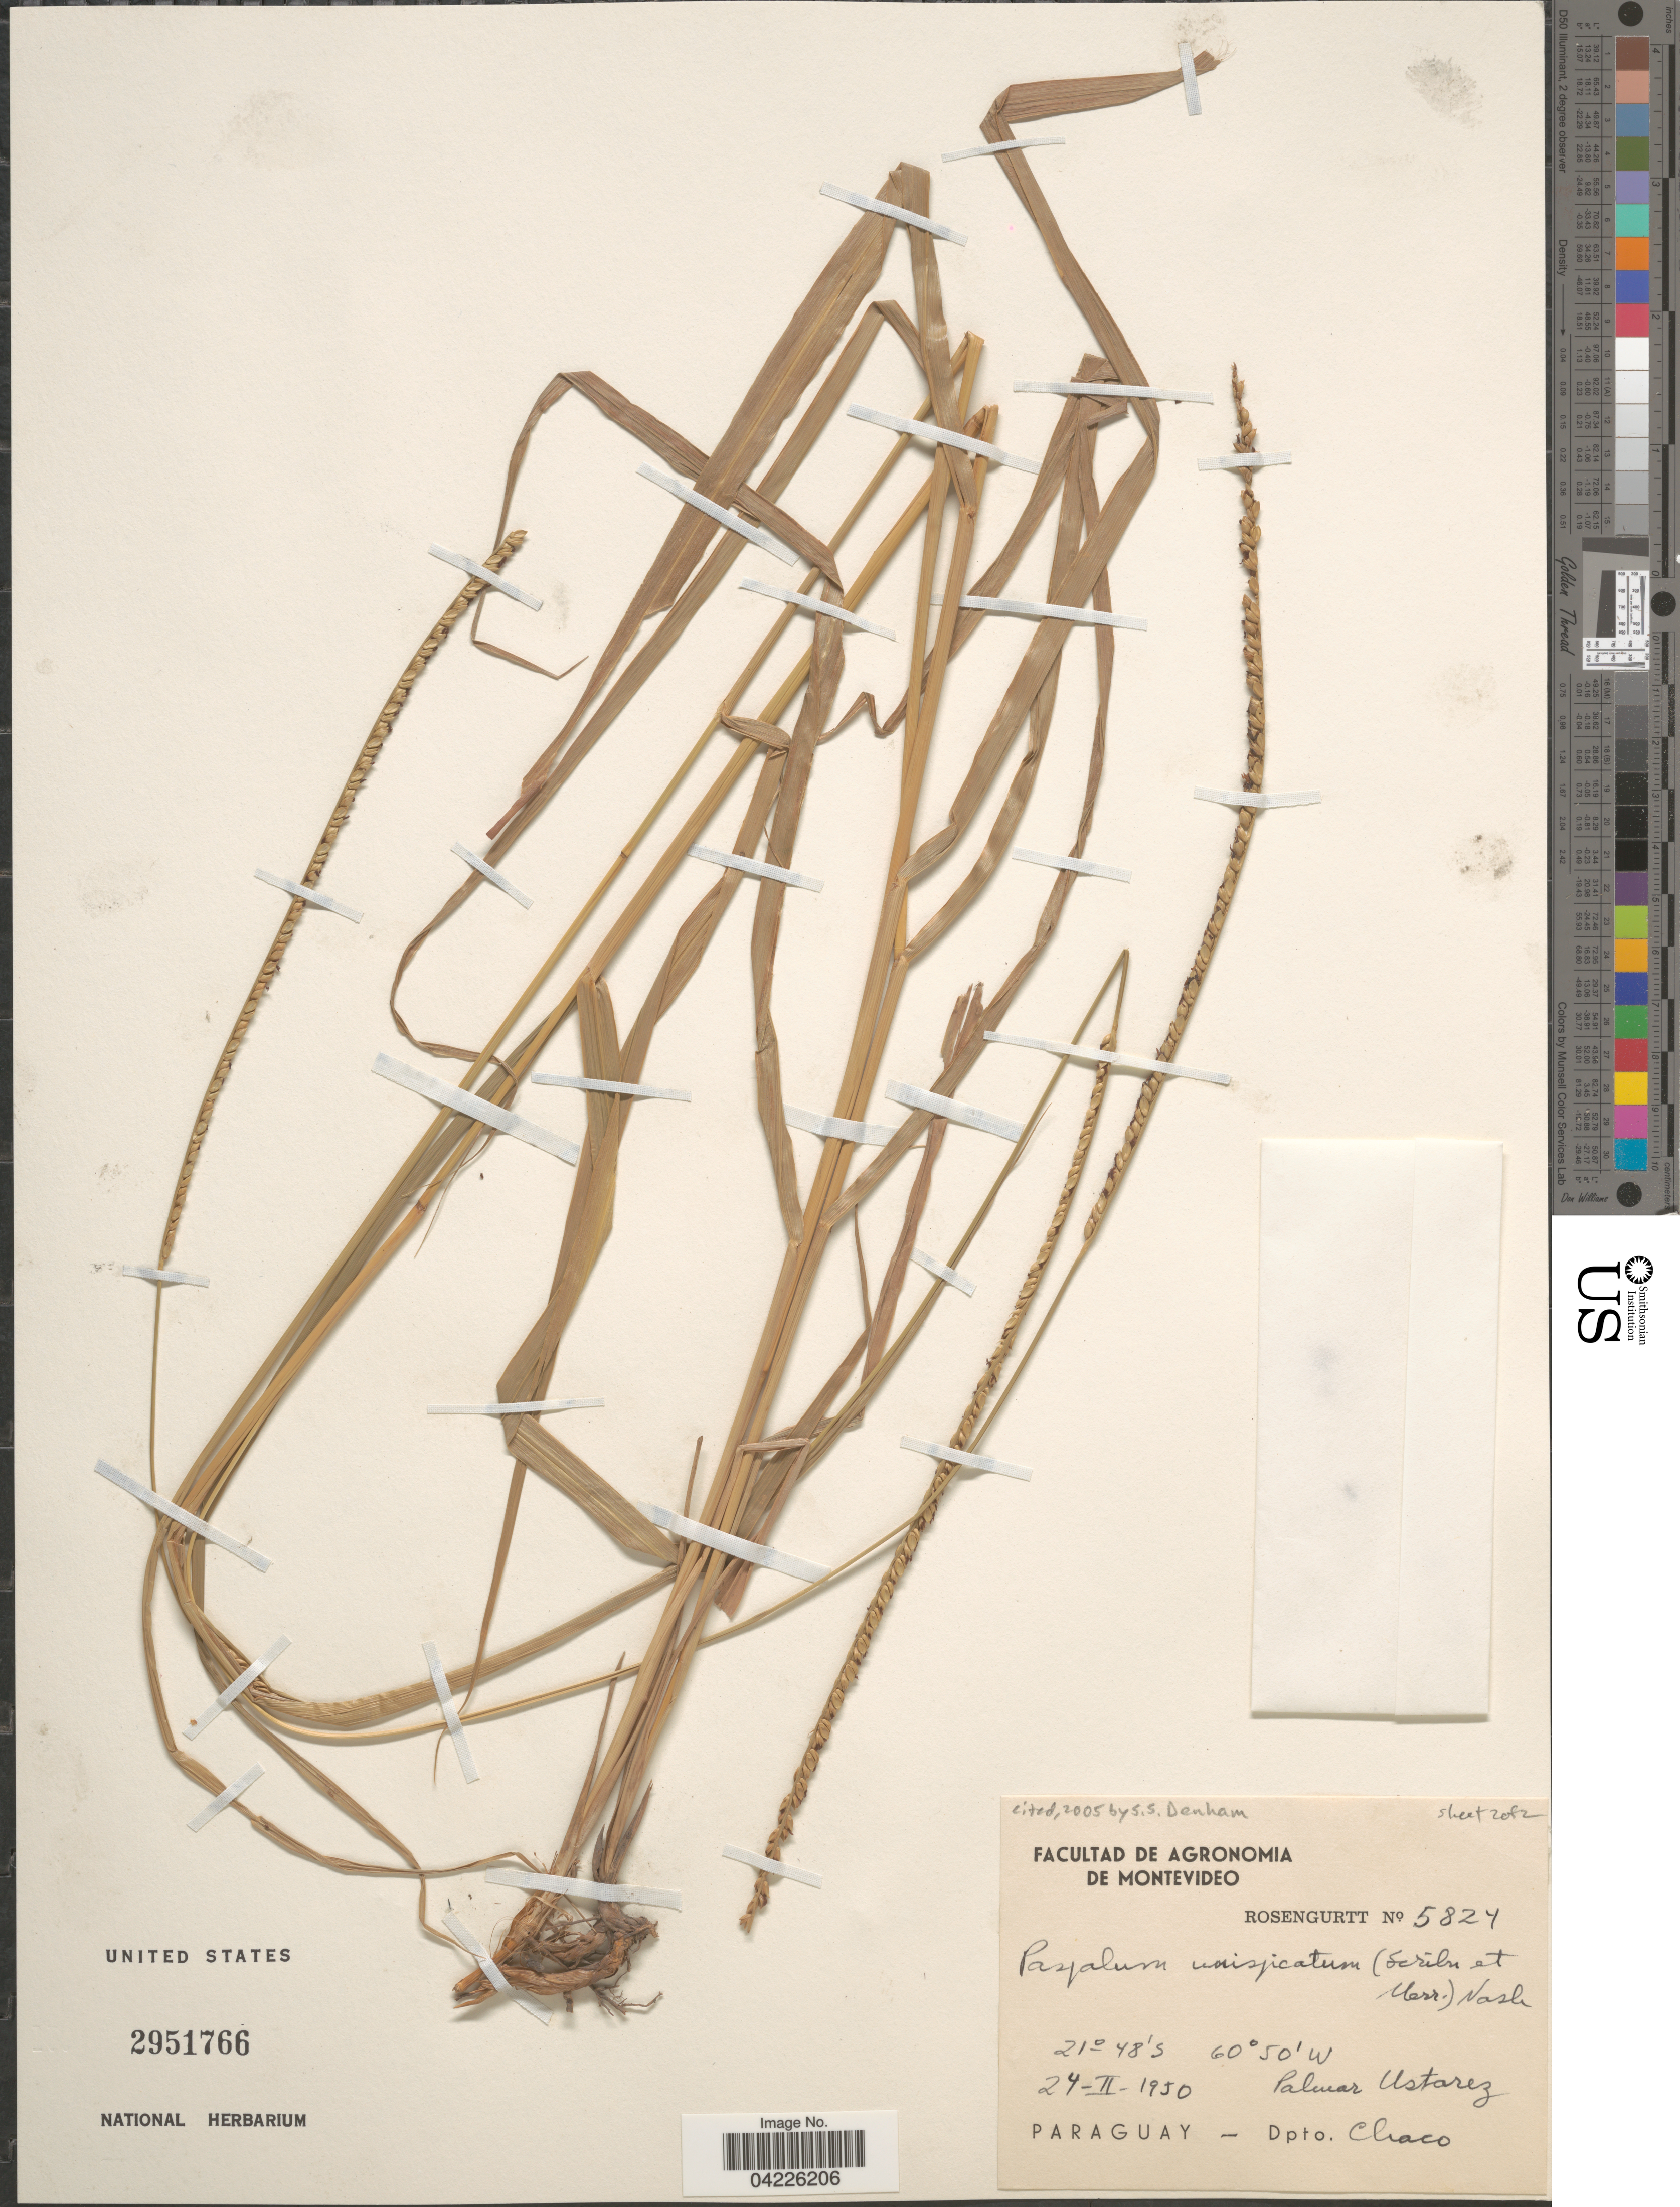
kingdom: Plantae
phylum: Tracheophyta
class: Liliopsida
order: Poales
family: Poaceae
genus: Paspalum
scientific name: Paspalum unispicatum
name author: (Scribn. & Merr.) Nash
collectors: Rosengurtt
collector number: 5824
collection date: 1950-02-24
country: Paraguay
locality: Palmar Ustarez. Dpto. Chaco.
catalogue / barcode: US 2951766